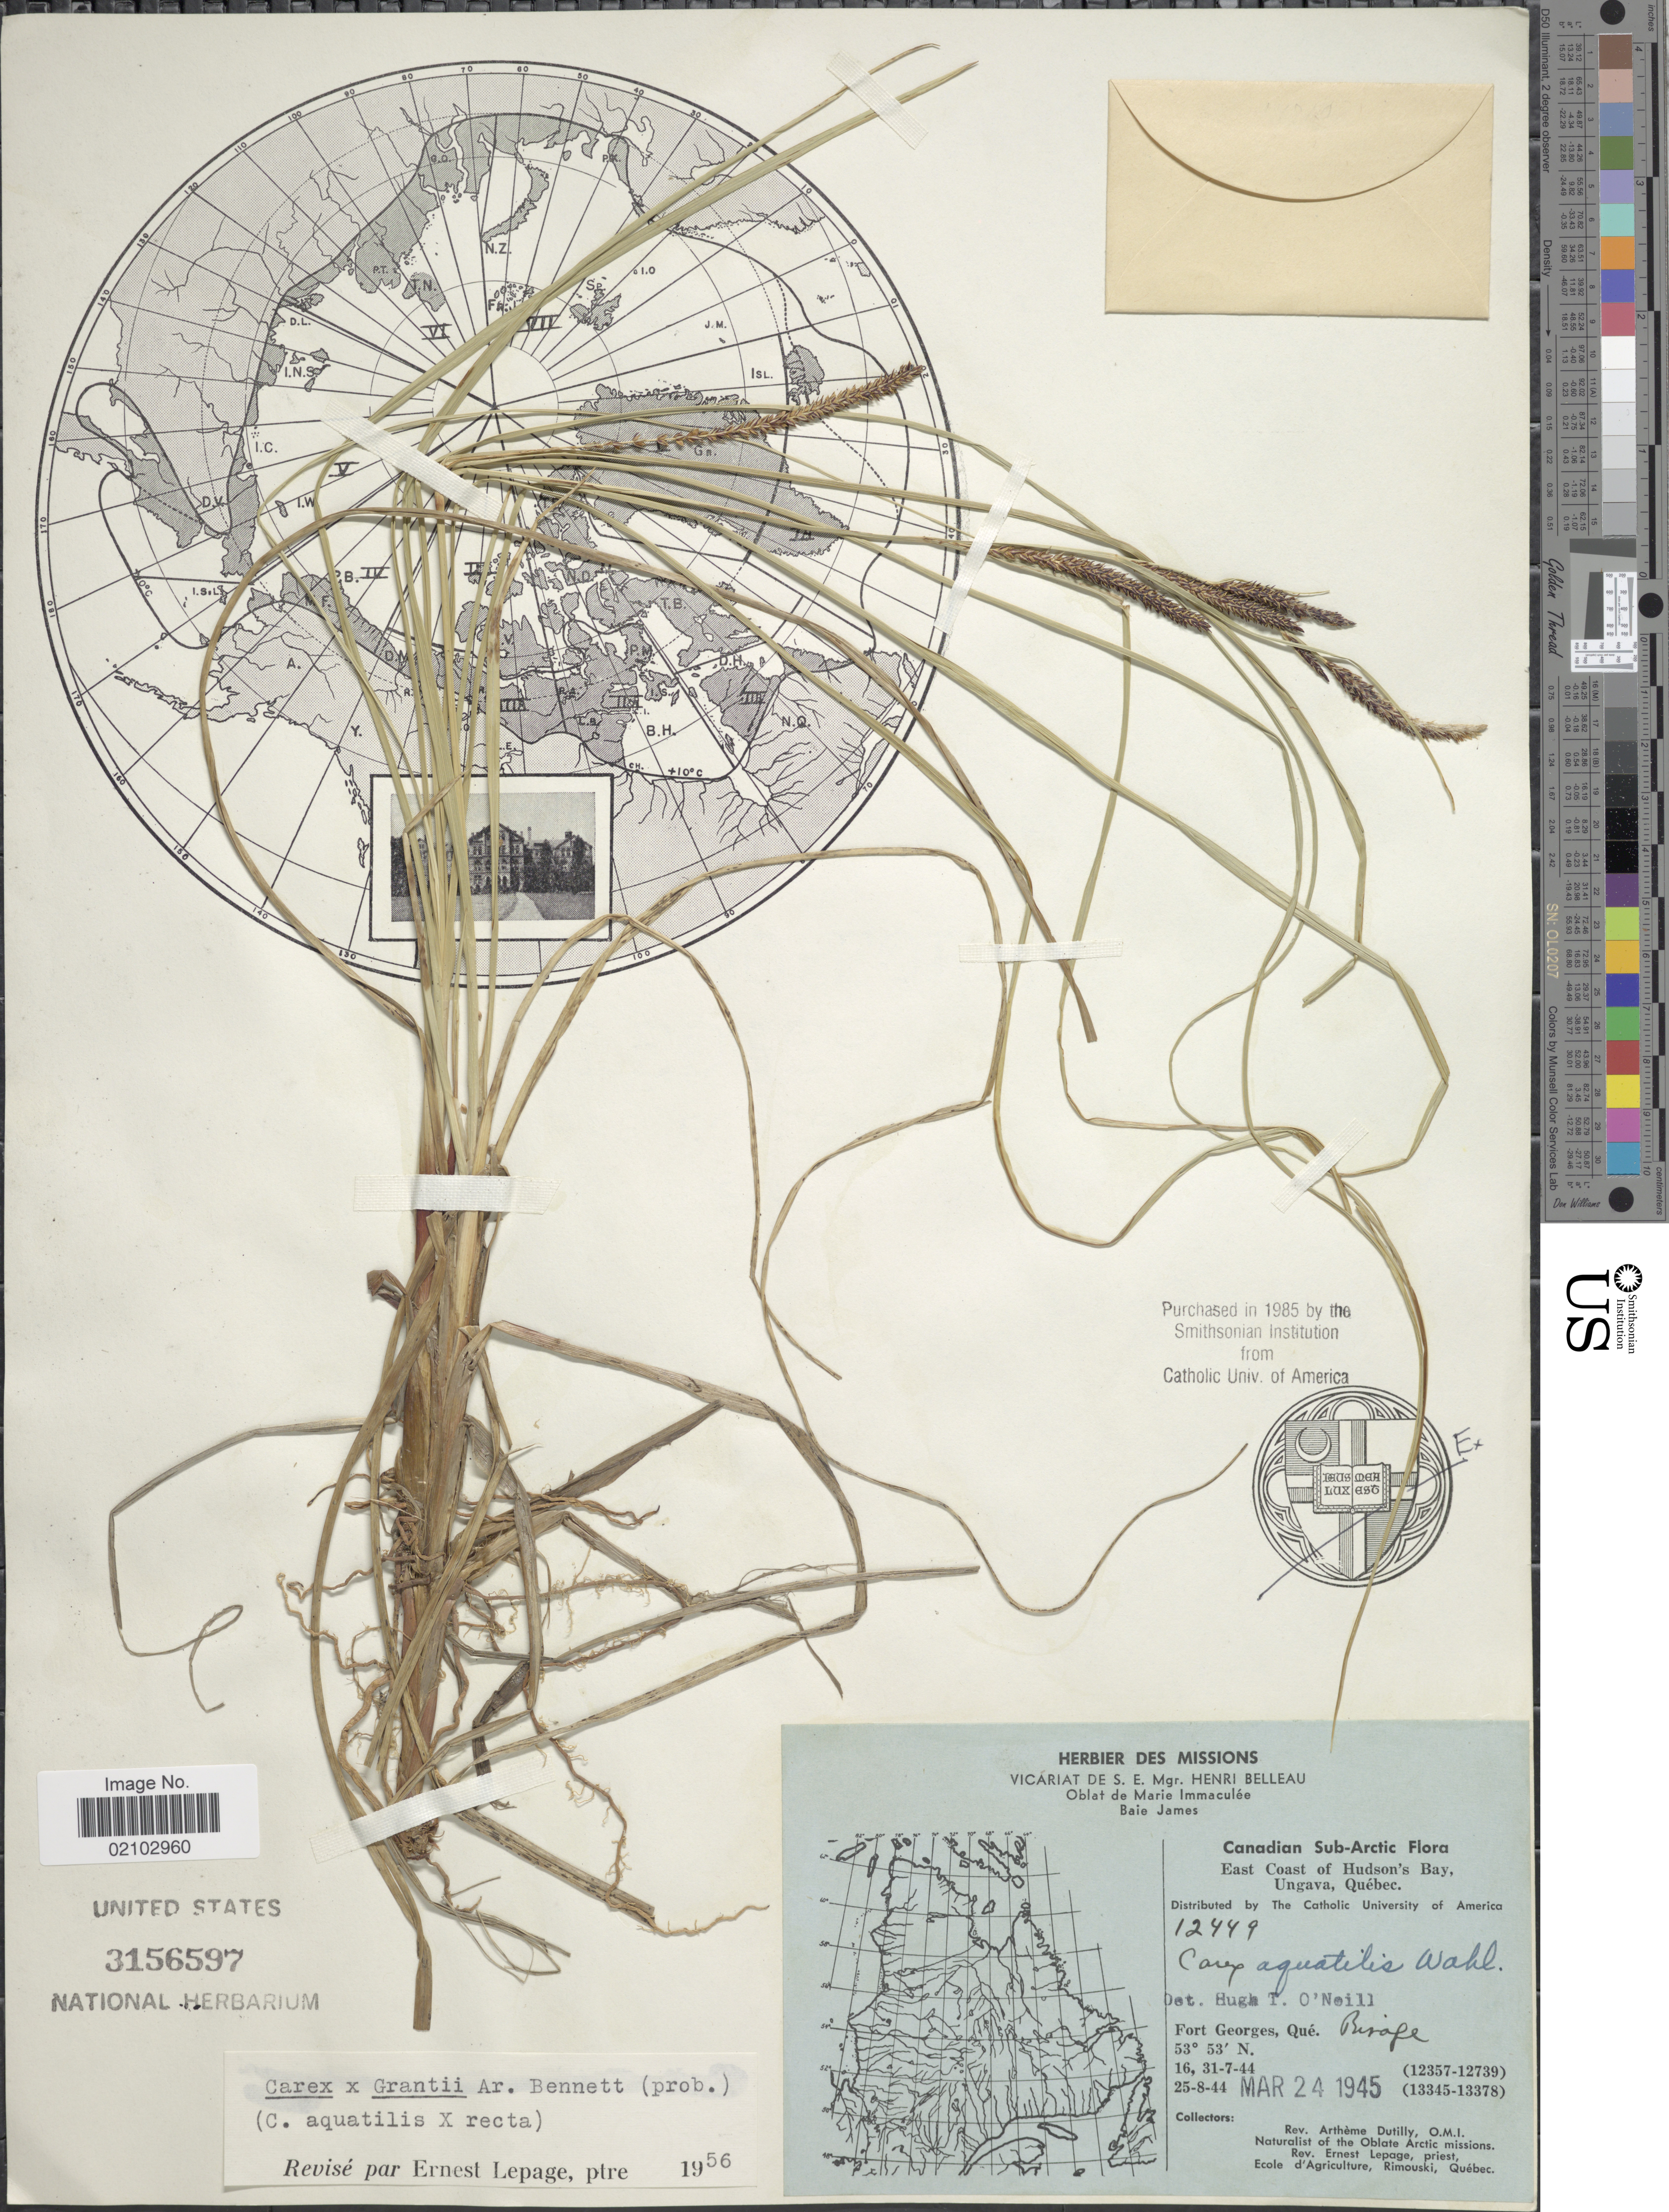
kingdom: Plantae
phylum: Tracheophyta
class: Liliopsida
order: Poales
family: Cyperaceae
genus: Carex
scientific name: Carex aquatilis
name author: Wahlenb.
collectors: A. Dutilly & E. Lepage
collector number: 12449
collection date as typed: Transcribed d/m/y: 16/7/44 to 25/8/44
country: Canada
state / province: Quebec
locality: Canadian Sub-Arctic, East Coast of Hudson's Bay, Ungava, Fort Georges, Rivage.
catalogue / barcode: US 3156597